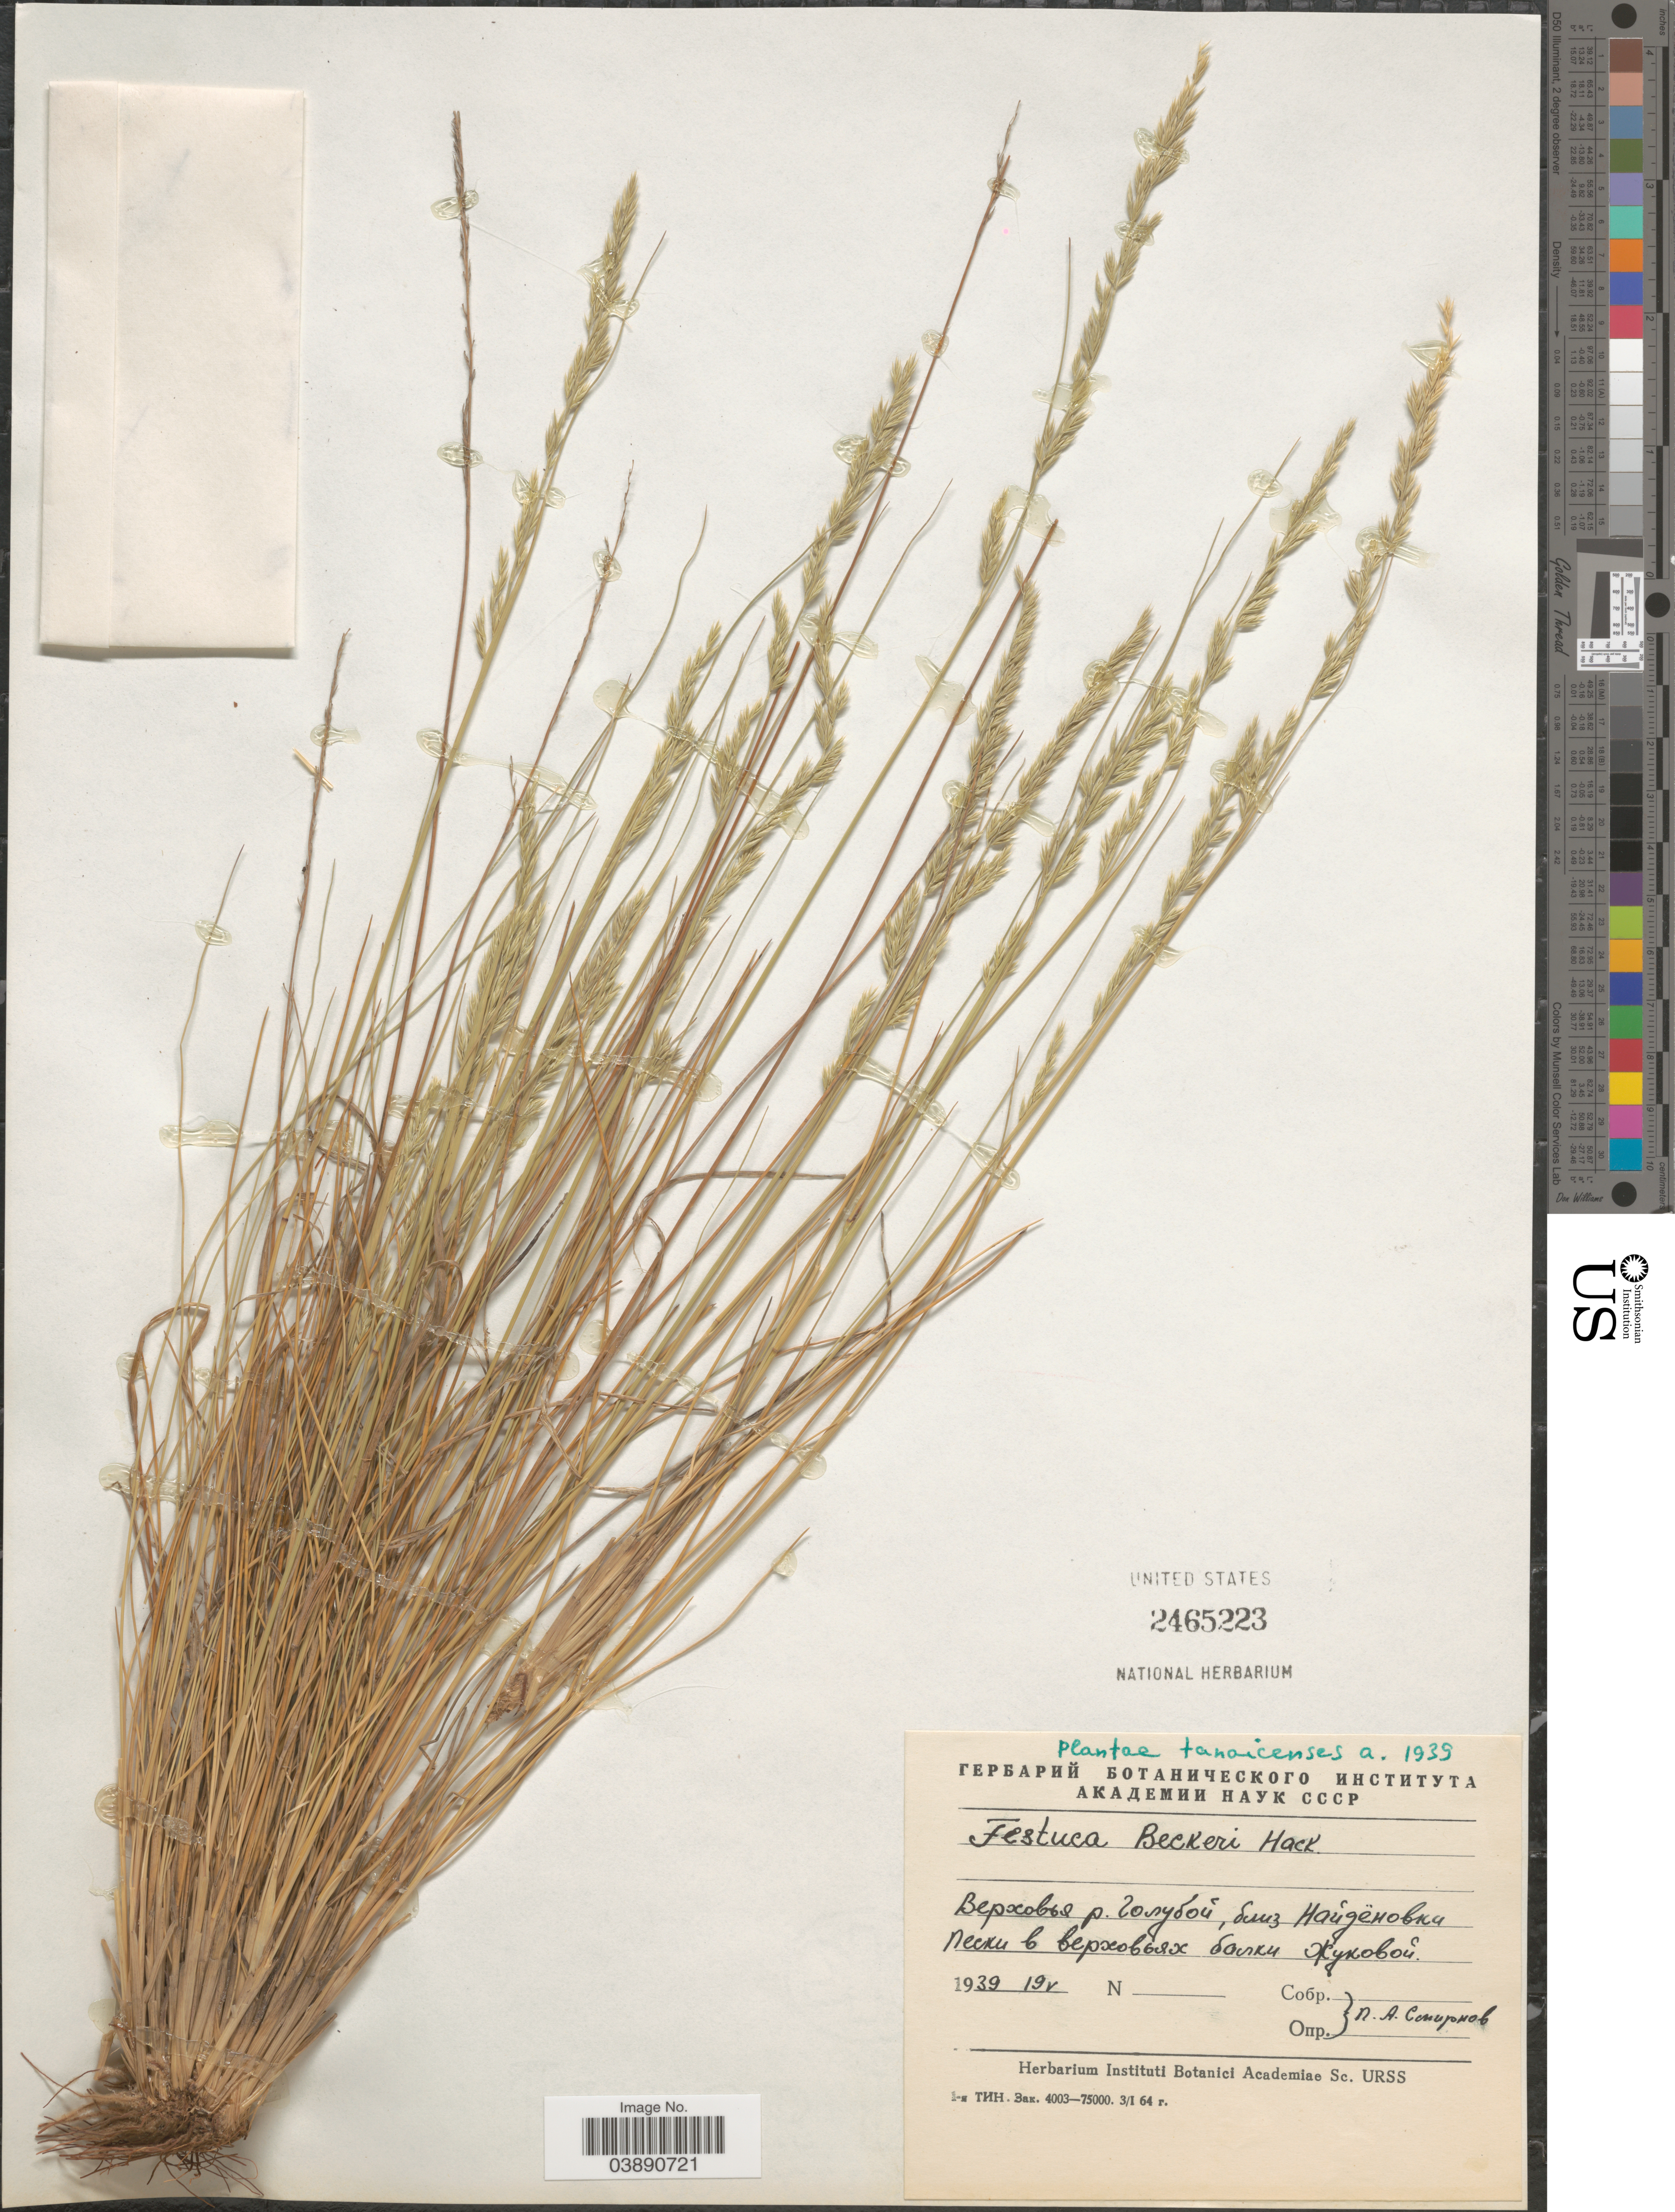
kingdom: Plantae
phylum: Tracheophyta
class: Liliopsida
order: Poales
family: Poaceae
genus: Festuca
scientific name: Festuca beckeri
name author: (Hack.) Trautv.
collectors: P. Smirnov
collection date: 1939-05-19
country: Ukraine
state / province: Donets'k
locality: Zhukova Balka near Naydonivka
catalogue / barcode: US 2465223